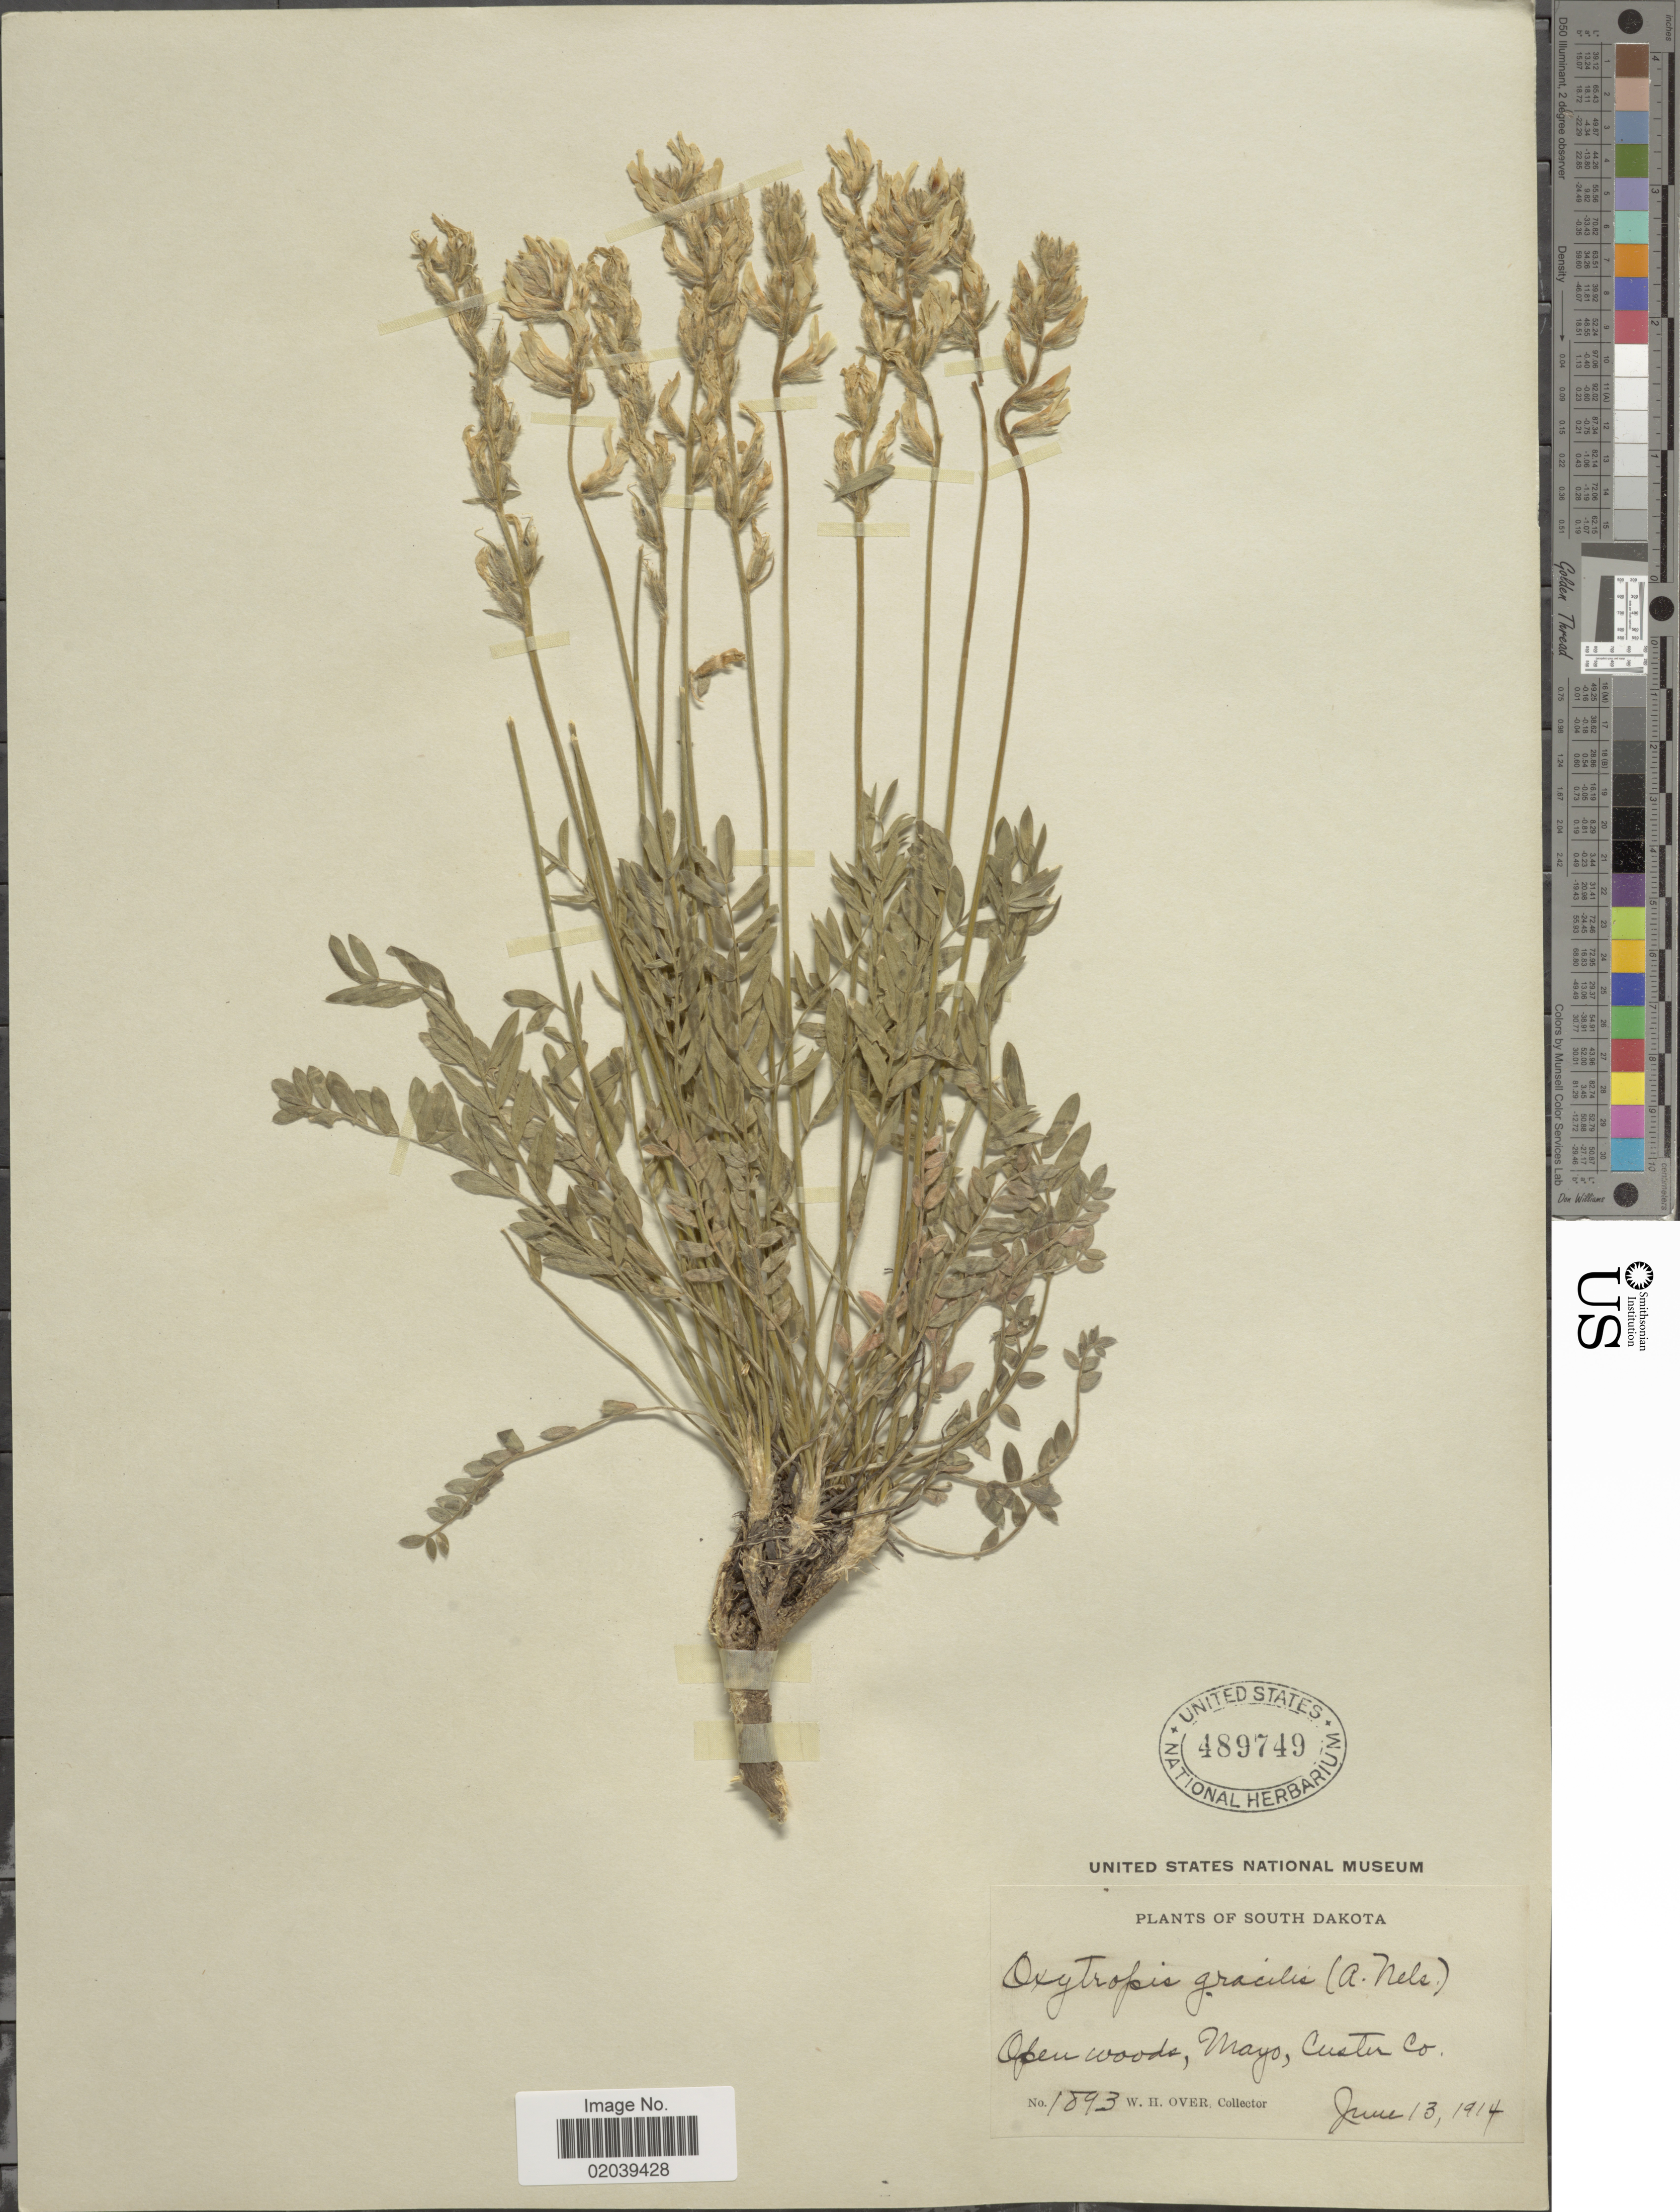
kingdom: Plantae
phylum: Tracheophyta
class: Magnoliopsida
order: Fabales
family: Fabaceae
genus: Oxytropis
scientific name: Oxytropis campestris var. gracilis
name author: (A. Nelson) Barneby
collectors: W. Over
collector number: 1893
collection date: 1914-06-13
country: United States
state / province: South Dakota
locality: Open woodsw, Mayo, Custer Co.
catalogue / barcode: US 489749